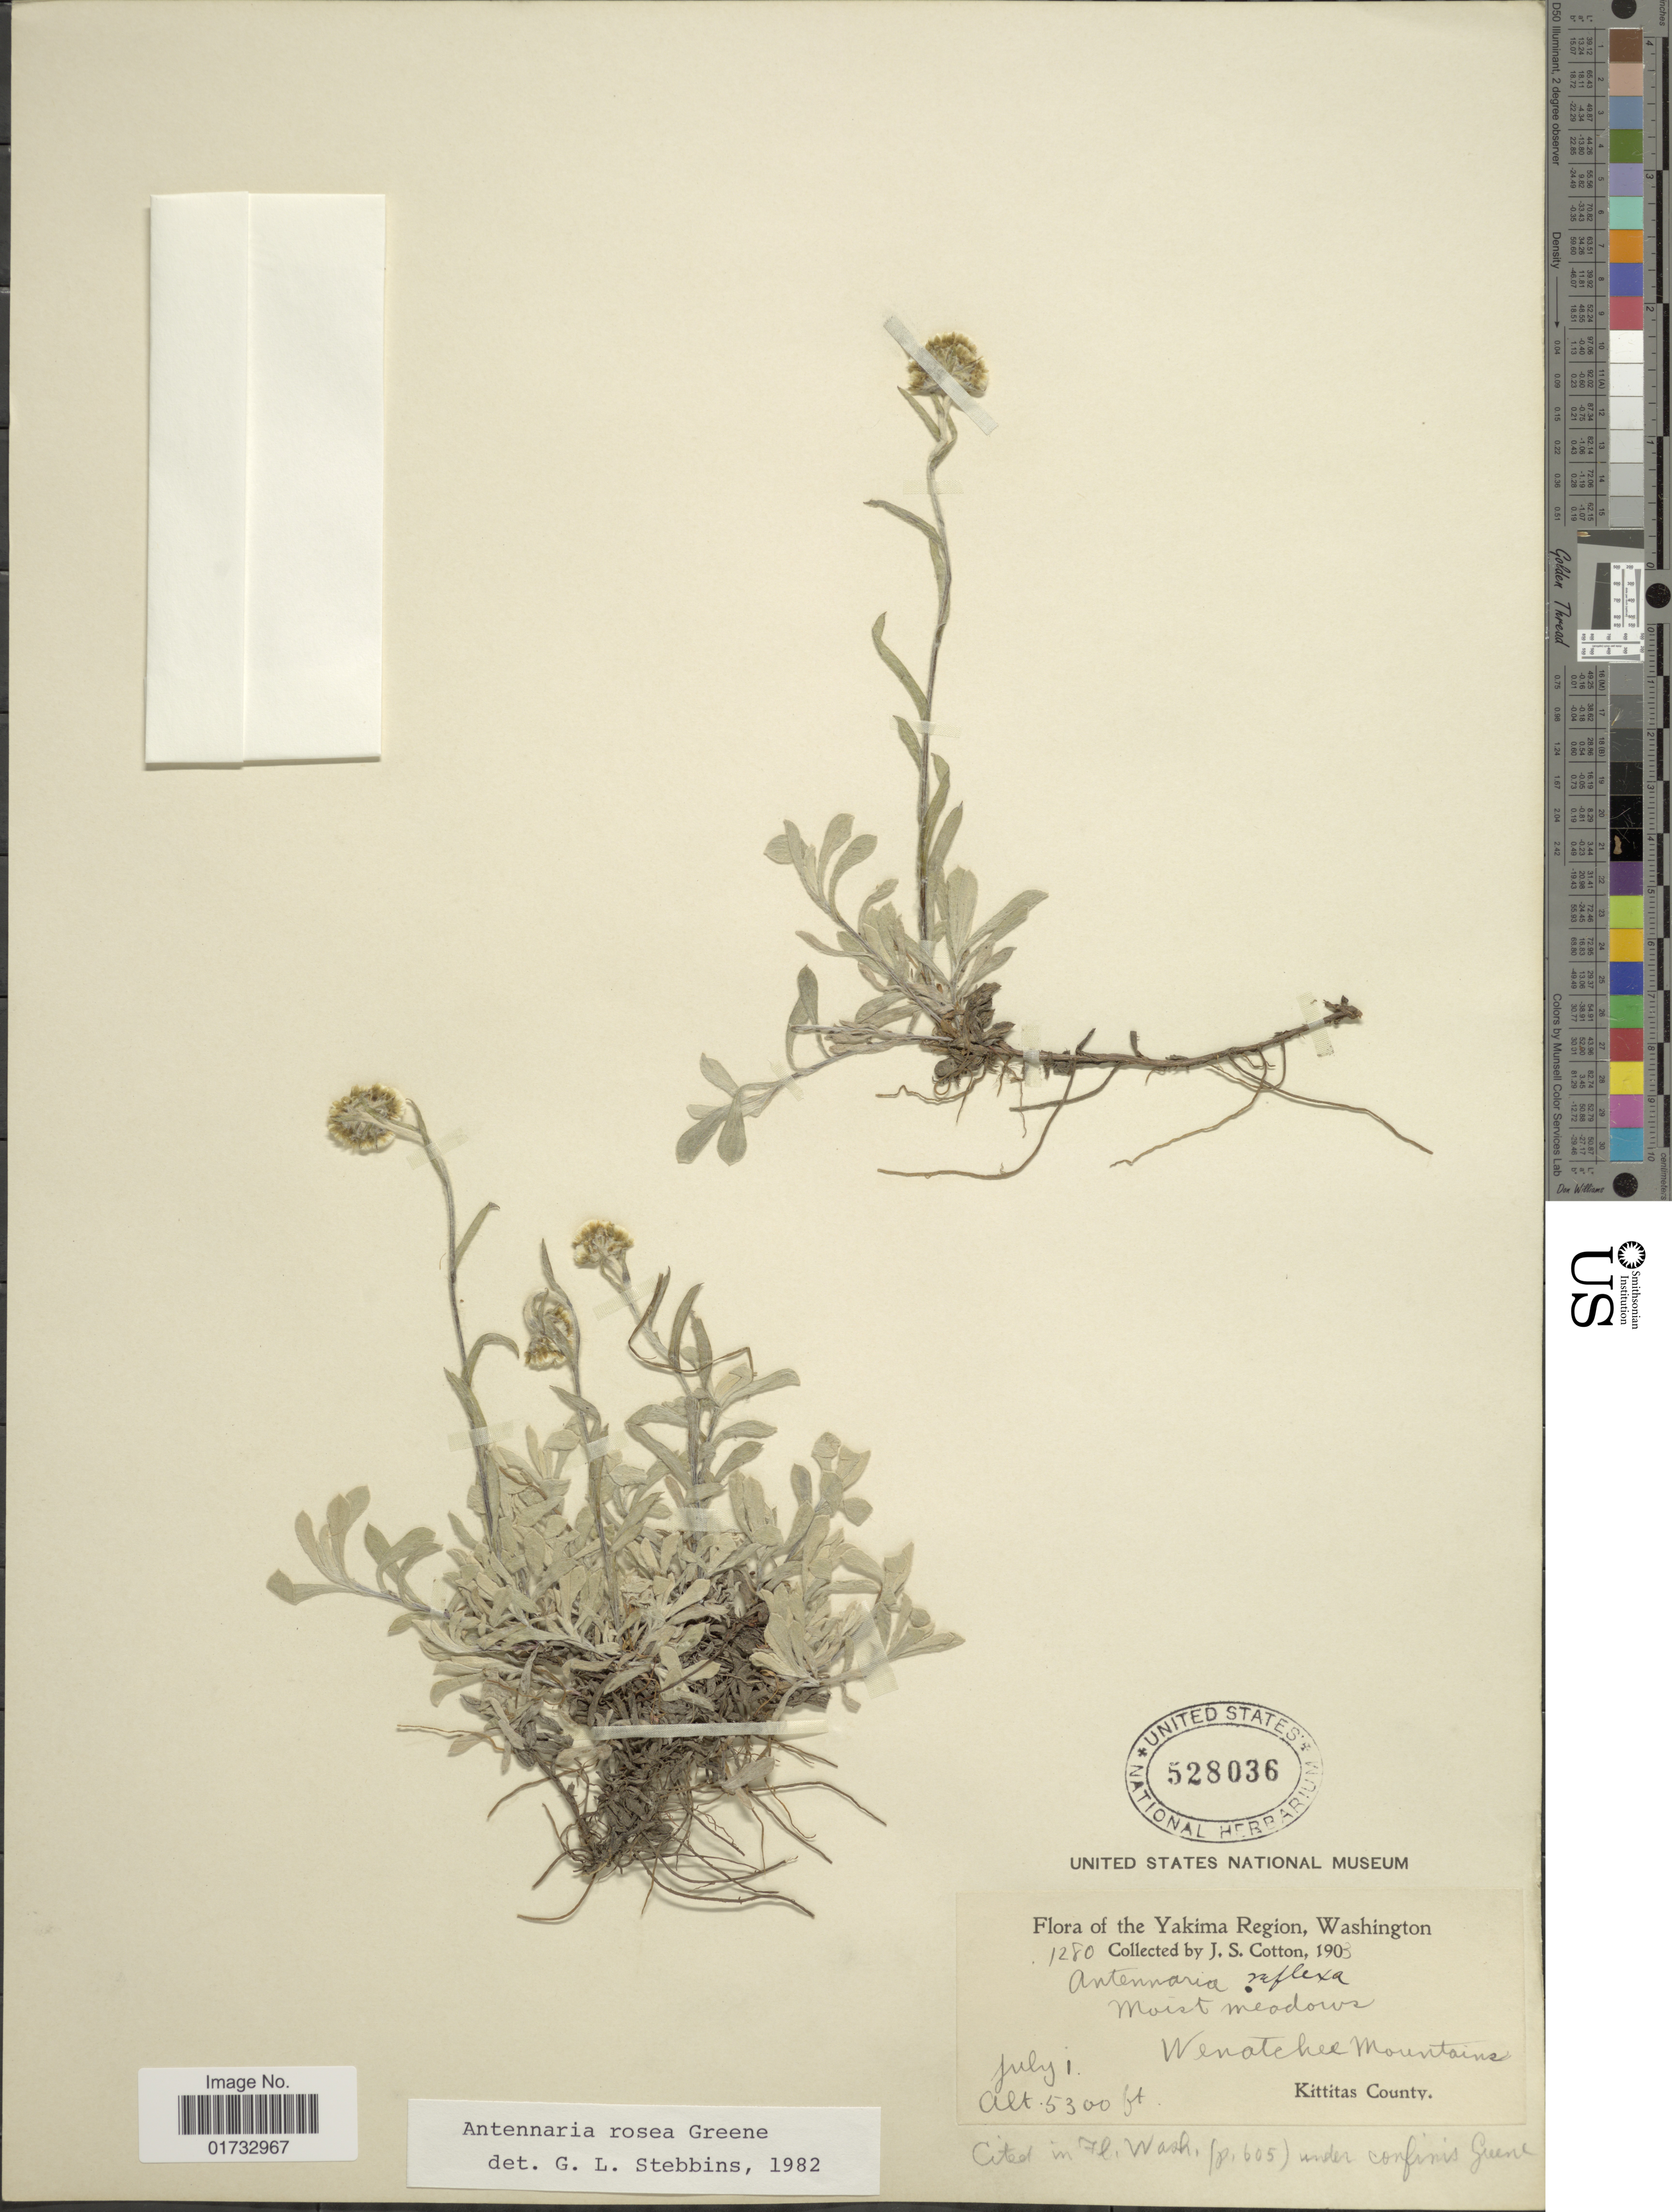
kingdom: Plantae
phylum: Tracheophyta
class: Magnoliopsida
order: Asterales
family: Asteraceae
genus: Antennaria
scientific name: Antennaria rosea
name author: Greene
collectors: J. S. Cotton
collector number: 1280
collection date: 1903-07-01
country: United States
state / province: Washington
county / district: Kittitas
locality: Yakima Region, moist meadows, wenatchee Mountains, Kittitas County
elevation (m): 1615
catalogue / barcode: US 528036